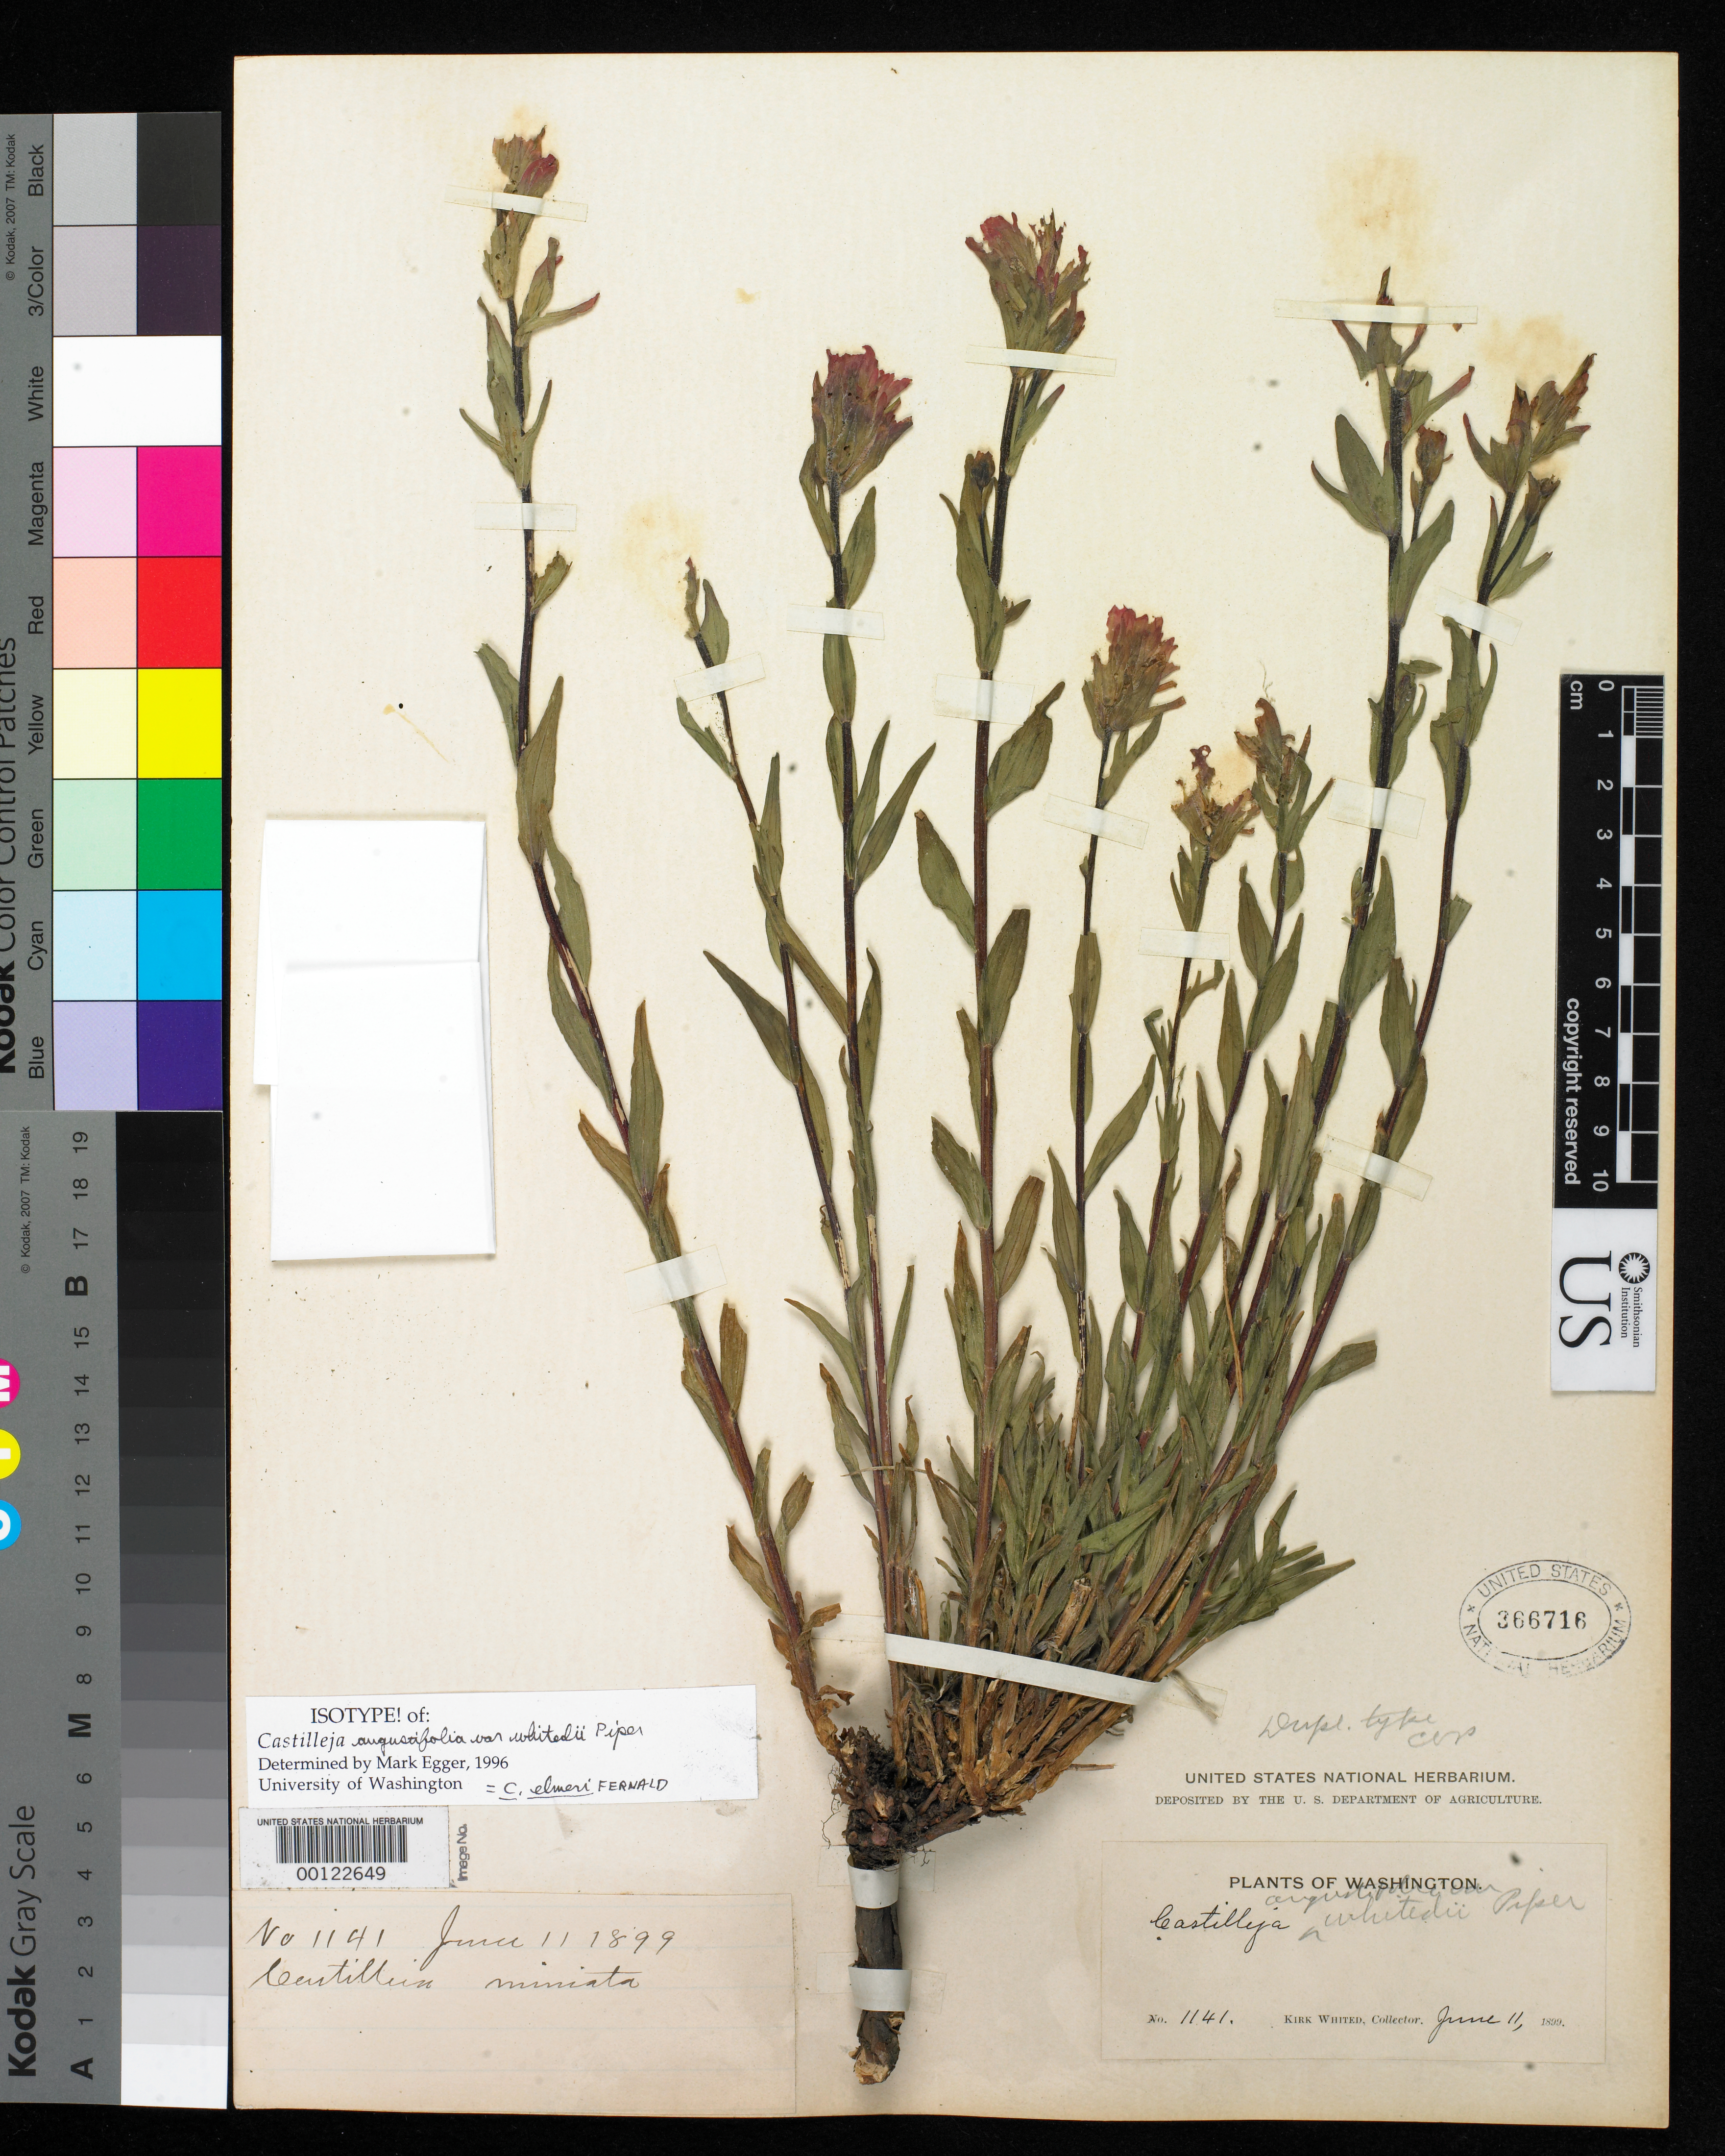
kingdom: Plantae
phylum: Tracheophyta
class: Magnoliopsida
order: Lamiales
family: Orobanchaceae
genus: Castilleja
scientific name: Castilleja angustifolia var. whitedii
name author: Piper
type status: Isotype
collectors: K. Whited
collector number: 1141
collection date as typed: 11 Jun 1899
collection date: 1899-06-11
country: United States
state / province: Washington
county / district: Kittitas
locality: Wenatchee.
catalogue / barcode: US 366716